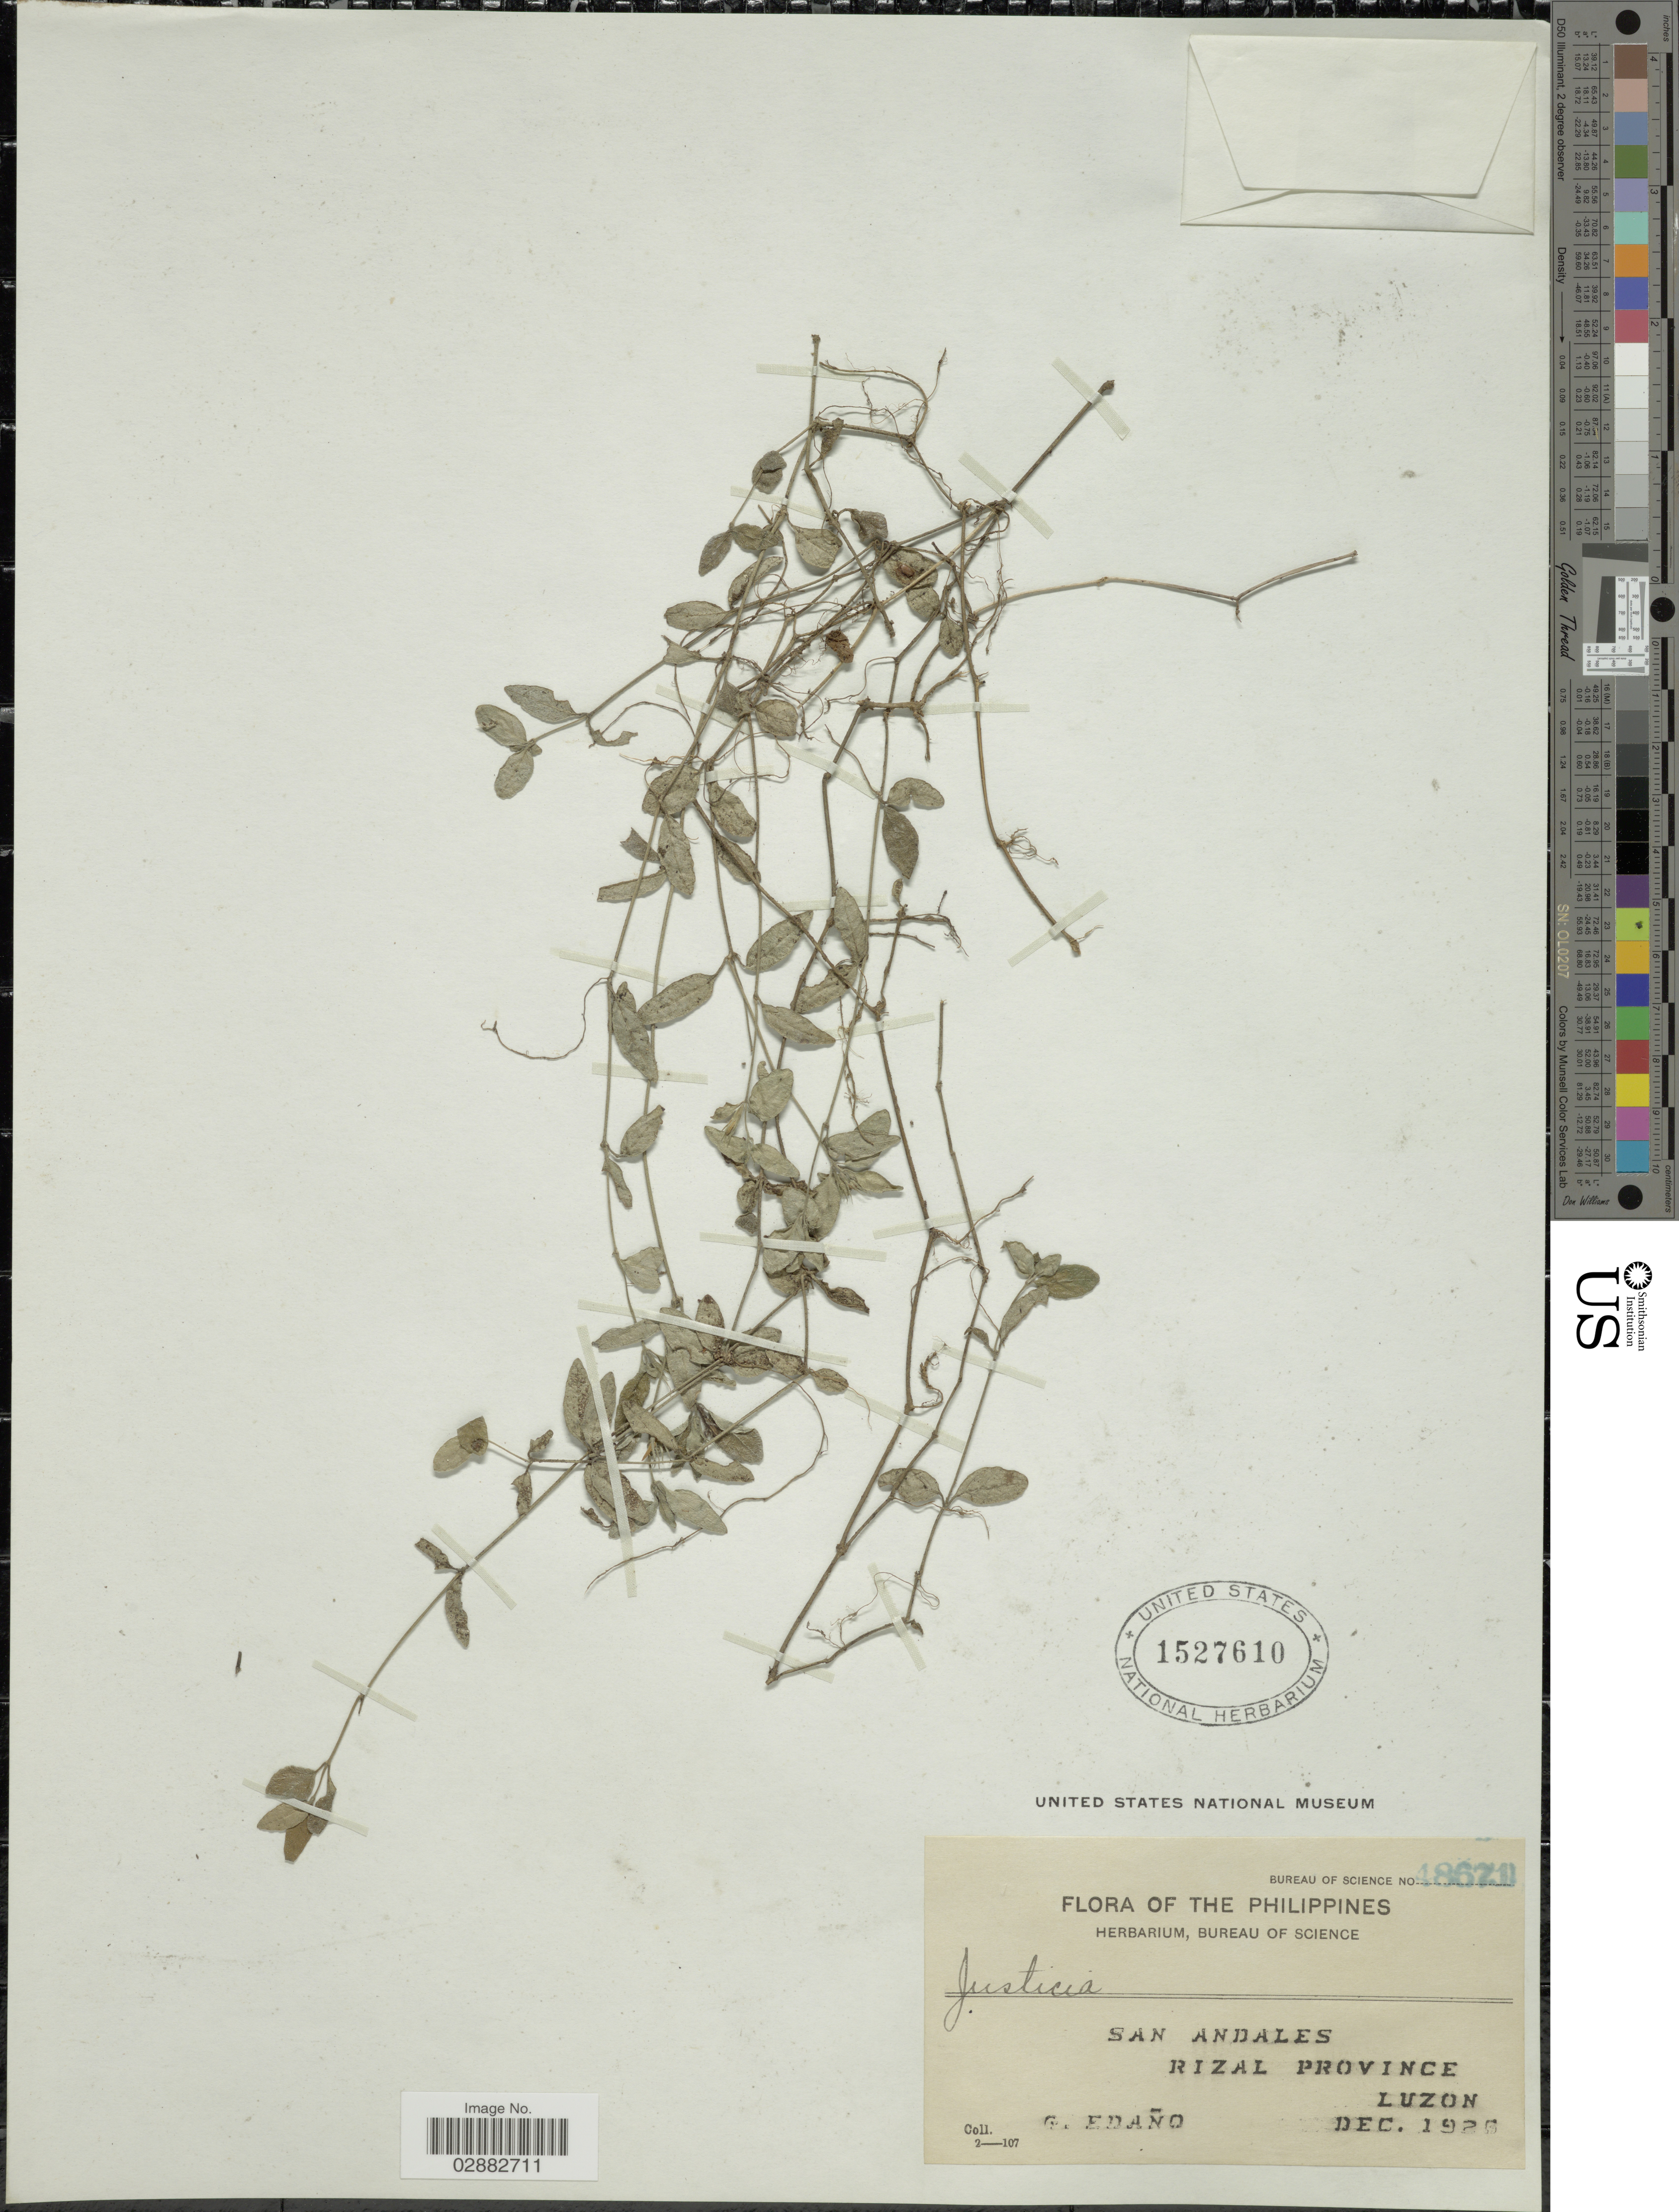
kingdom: Plantae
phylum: Tracheophyta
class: Magnoliopsida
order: Lamiales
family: Acanthaceae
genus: Justicia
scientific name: Justicia sp.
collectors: G. Edaño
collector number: Bureau of Science 48671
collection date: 1926-12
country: Philippines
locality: San Andales, Rizal Province, Luzon.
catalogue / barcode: US 1527610